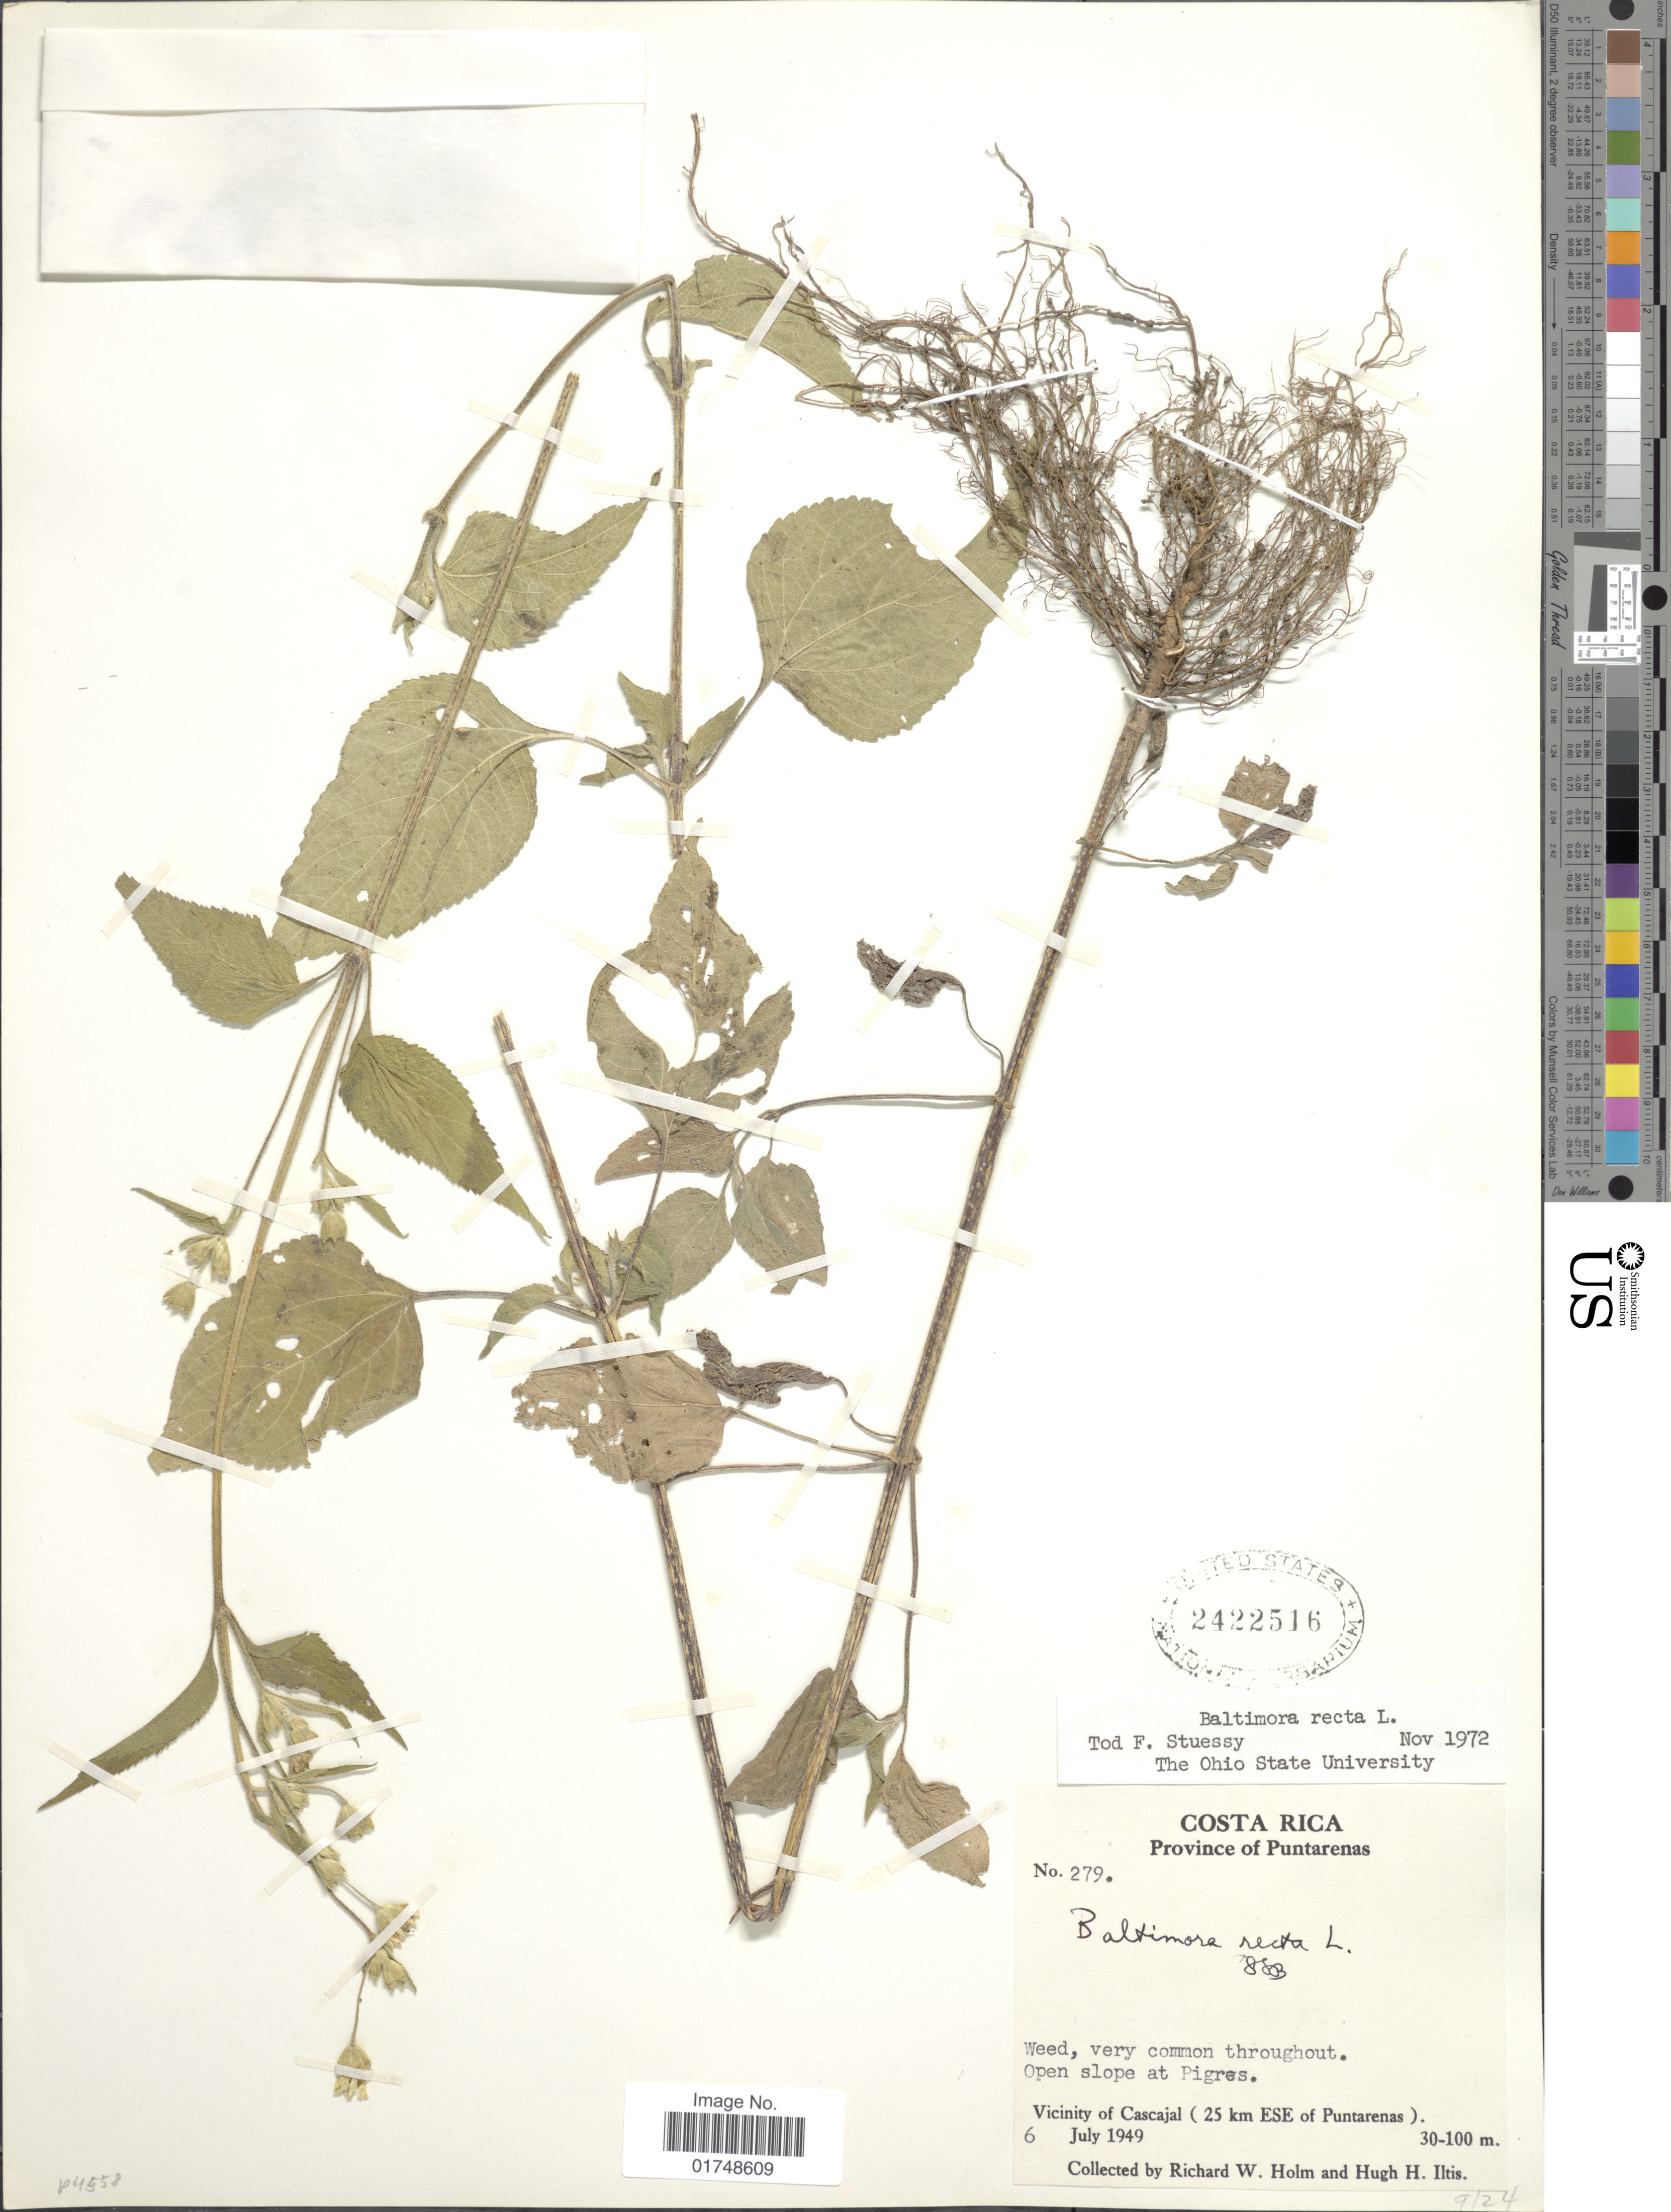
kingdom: Plantae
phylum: Tracheophyta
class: Magnoliopsida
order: Asterales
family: Asteraceae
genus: Baltimora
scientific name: Baltimora recta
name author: L.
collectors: R. W. Holm & H. H. Iltis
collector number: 279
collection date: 1949-07-06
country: Costa Rica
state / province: Puntarenas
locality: Province of Puntarenas. Vicinity of Cascajal (25 km ESE of Puntarenas)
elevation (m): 30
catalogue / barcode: US 2422516